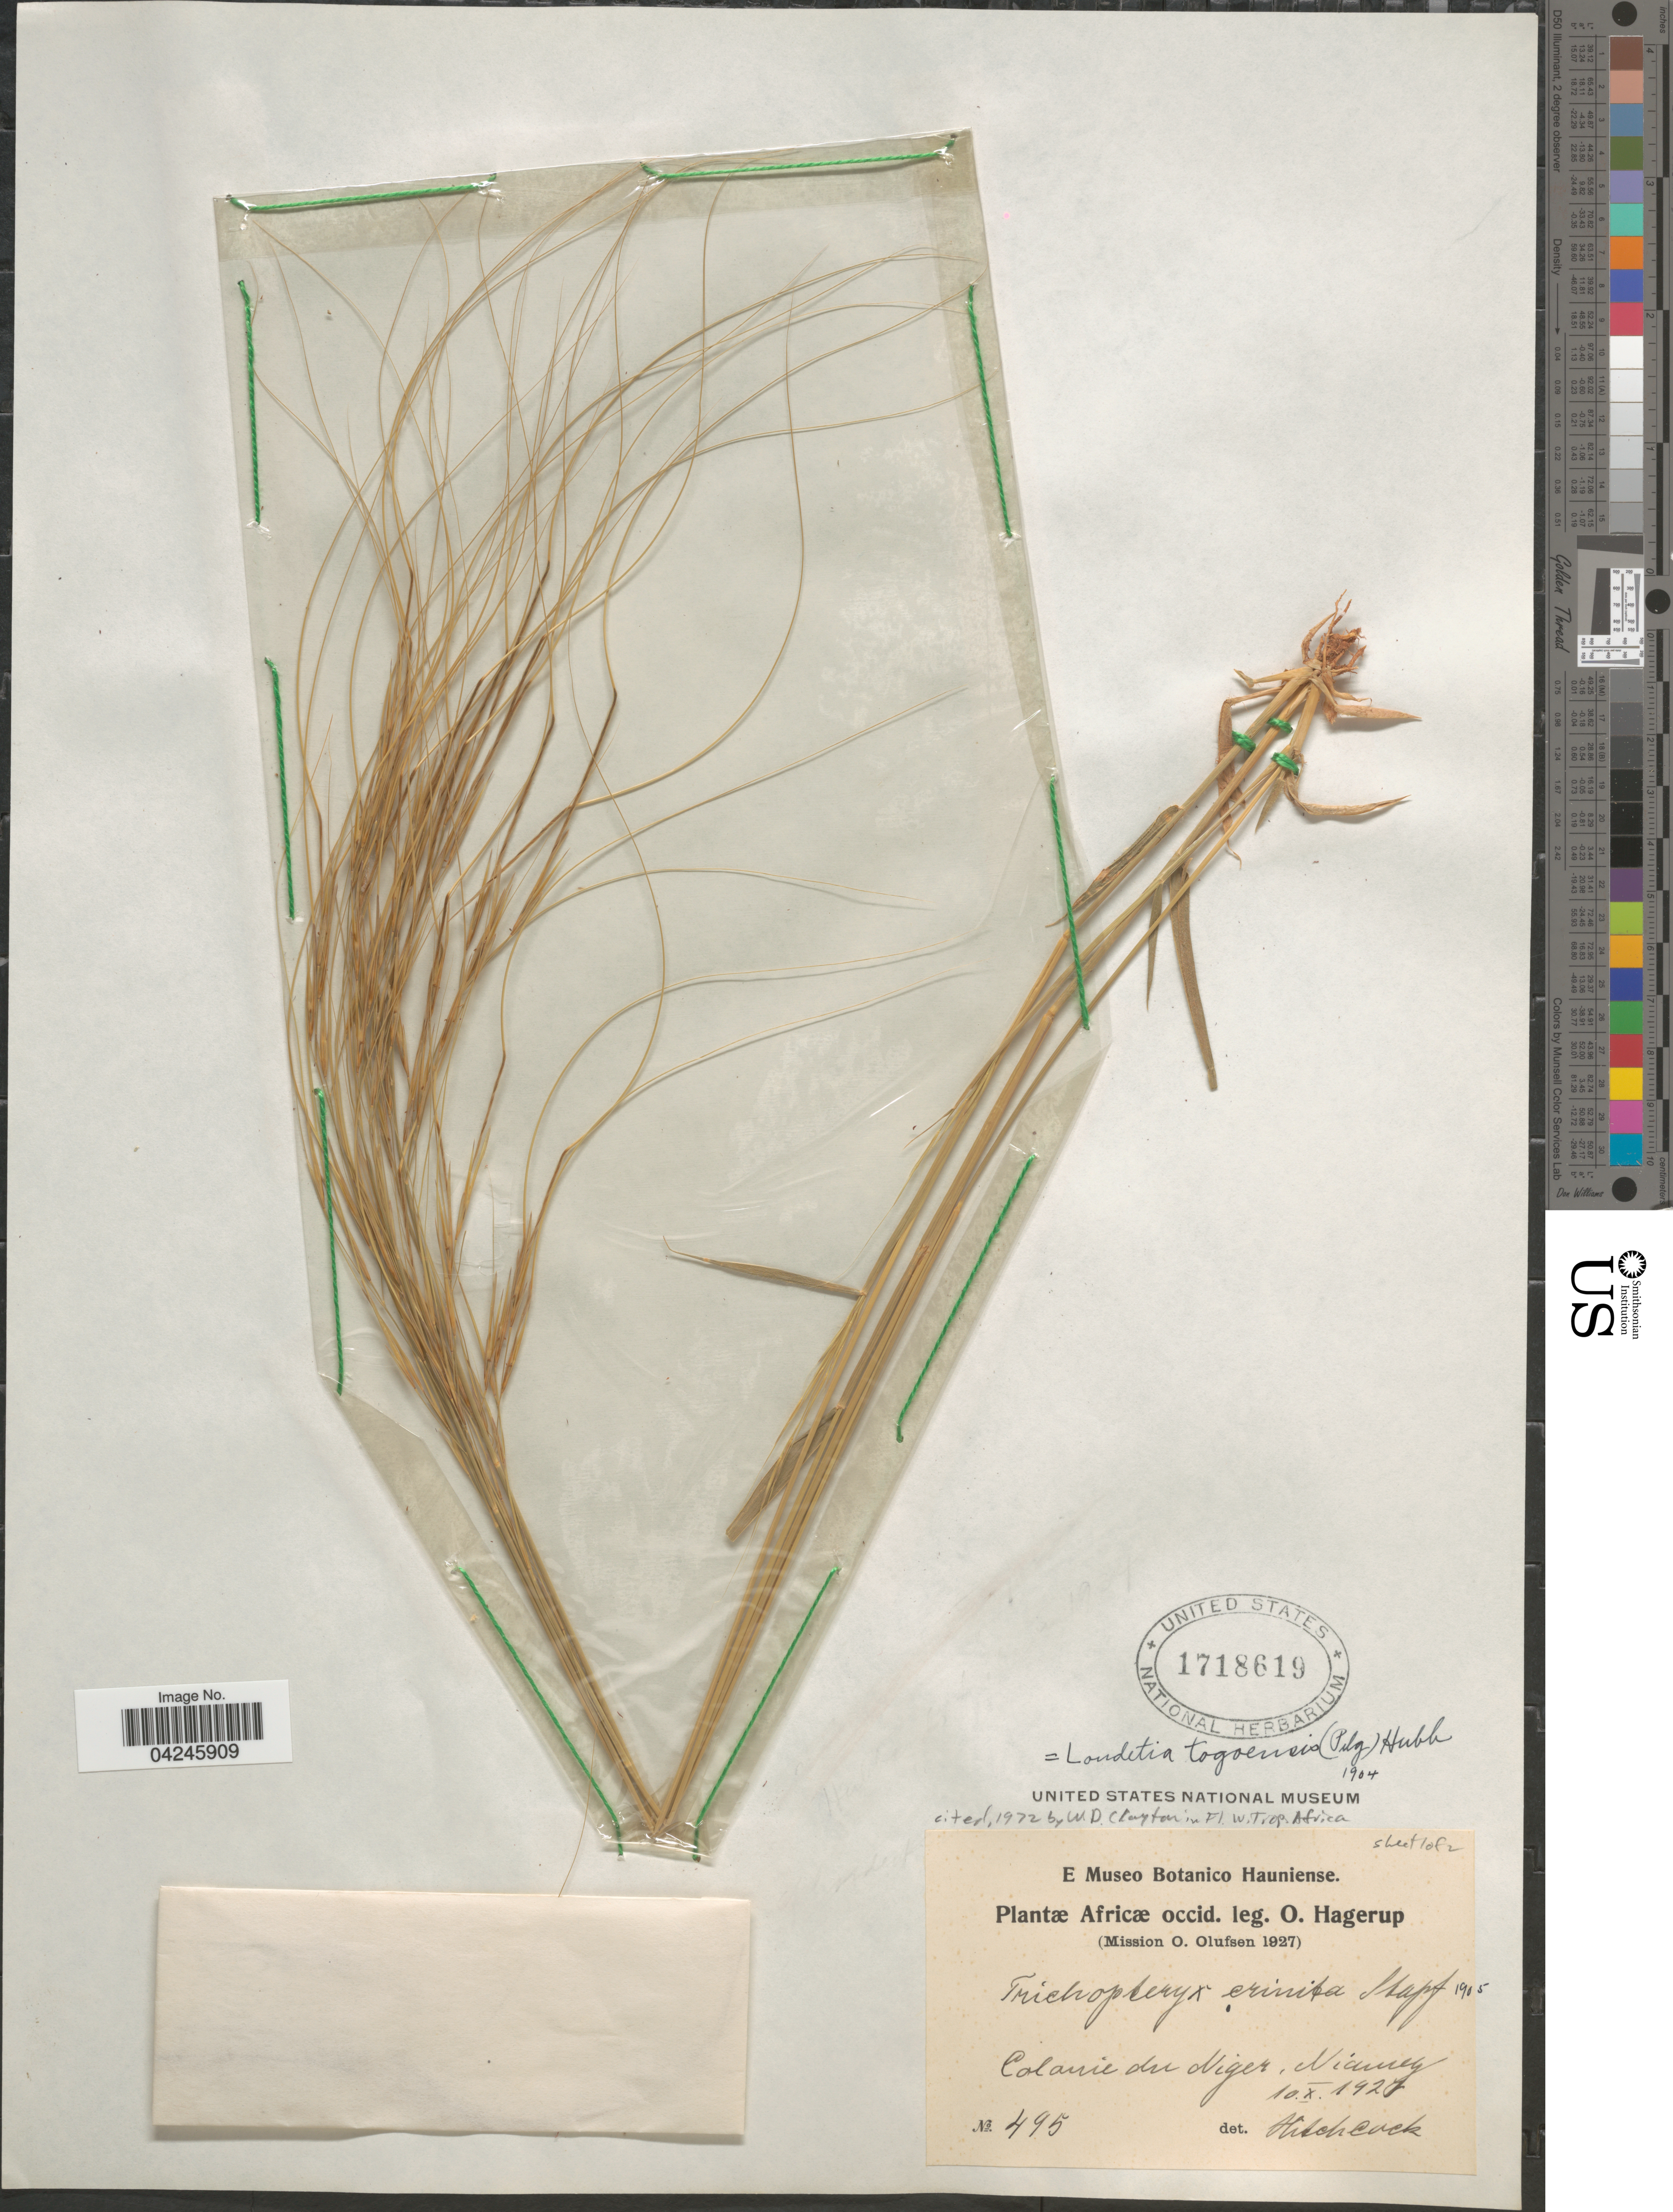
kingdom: Plantae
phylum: Tracheophyta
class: Liliopsida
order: Poales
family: Poaceae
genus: Loudetia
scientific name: Loudetia togoensis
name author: (Pilg.) C. E. Hubb.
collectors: O. Hagerup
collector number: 495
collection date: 1927-10-10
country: Nigeria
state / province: Niger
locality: Africæ occid. (Mission O. Olufsen 1927). Colonie du Niger, Niamey.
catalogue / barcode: US 1718619